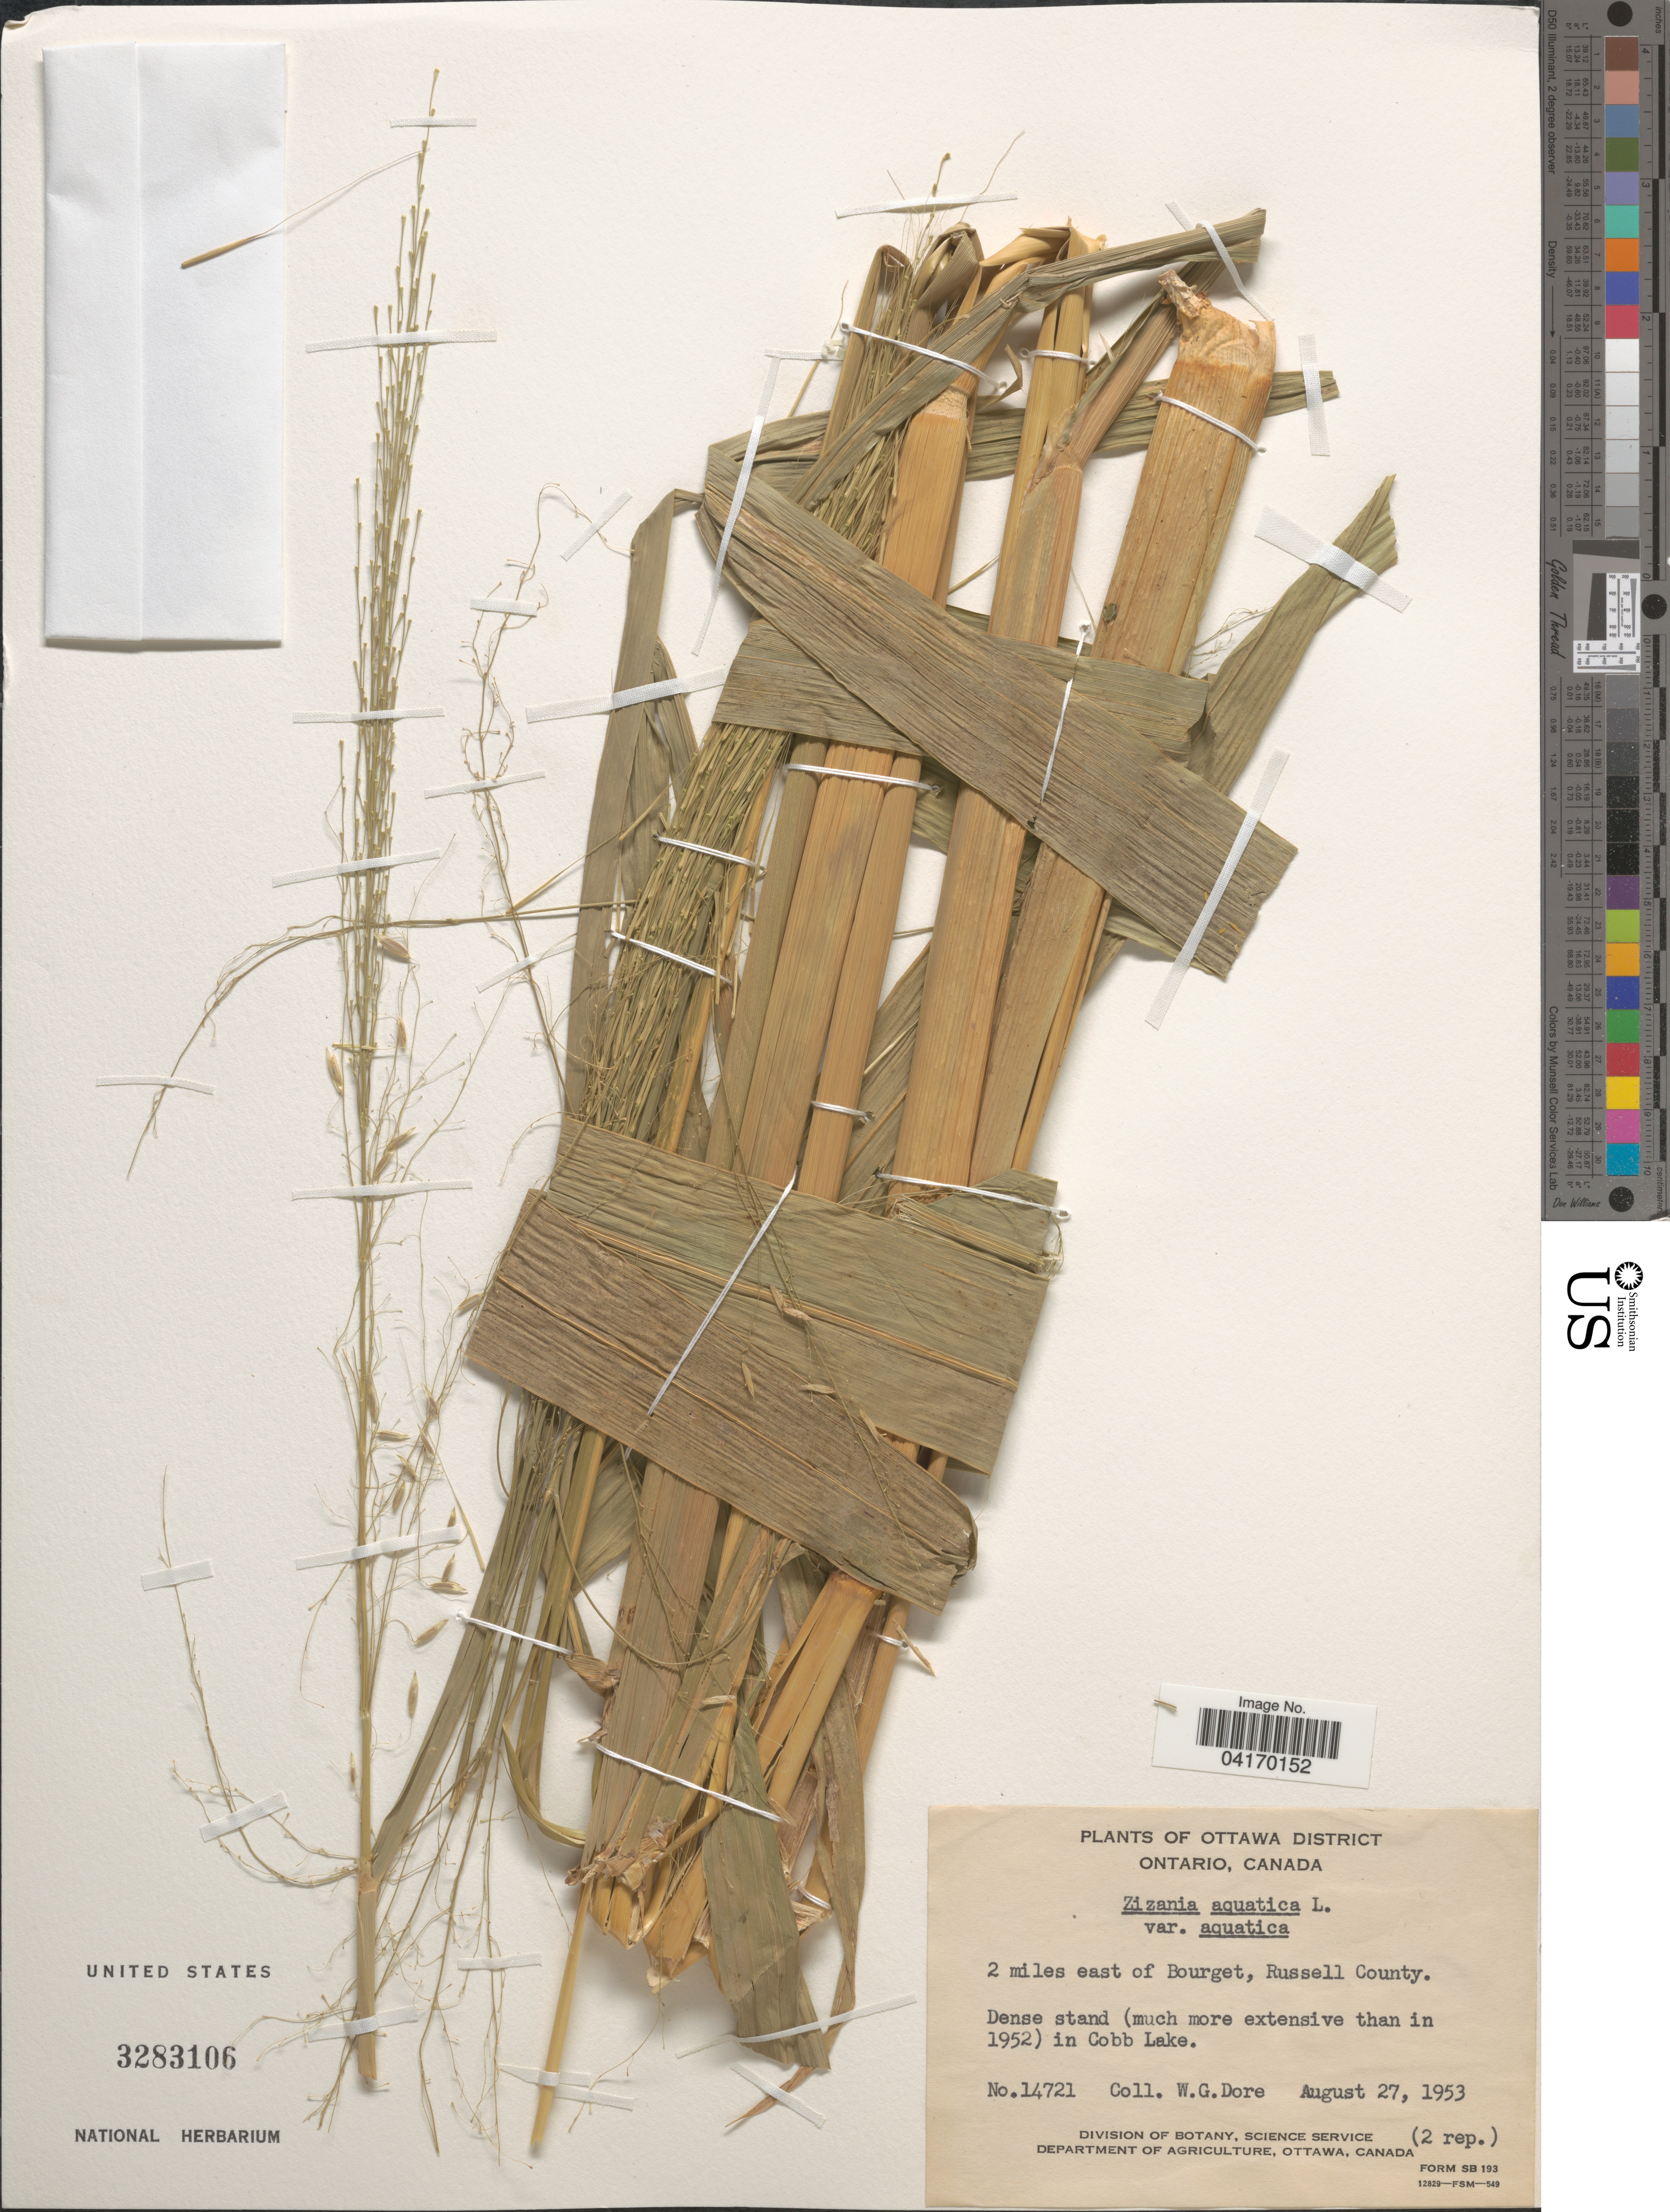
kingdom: Plantae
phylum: Tracheophyta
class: Liliopsida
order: Poales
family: Poaceae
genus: Zizania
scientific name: Zizania aquatica var. aquatica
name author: L.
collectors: W. Dore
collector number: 14721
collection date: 1953-08-27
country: Canada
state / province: Ontario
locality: Ottawa District. Dense stand (much more extensive than in 1952) in Cobb Lake.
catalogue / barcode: US 3283106